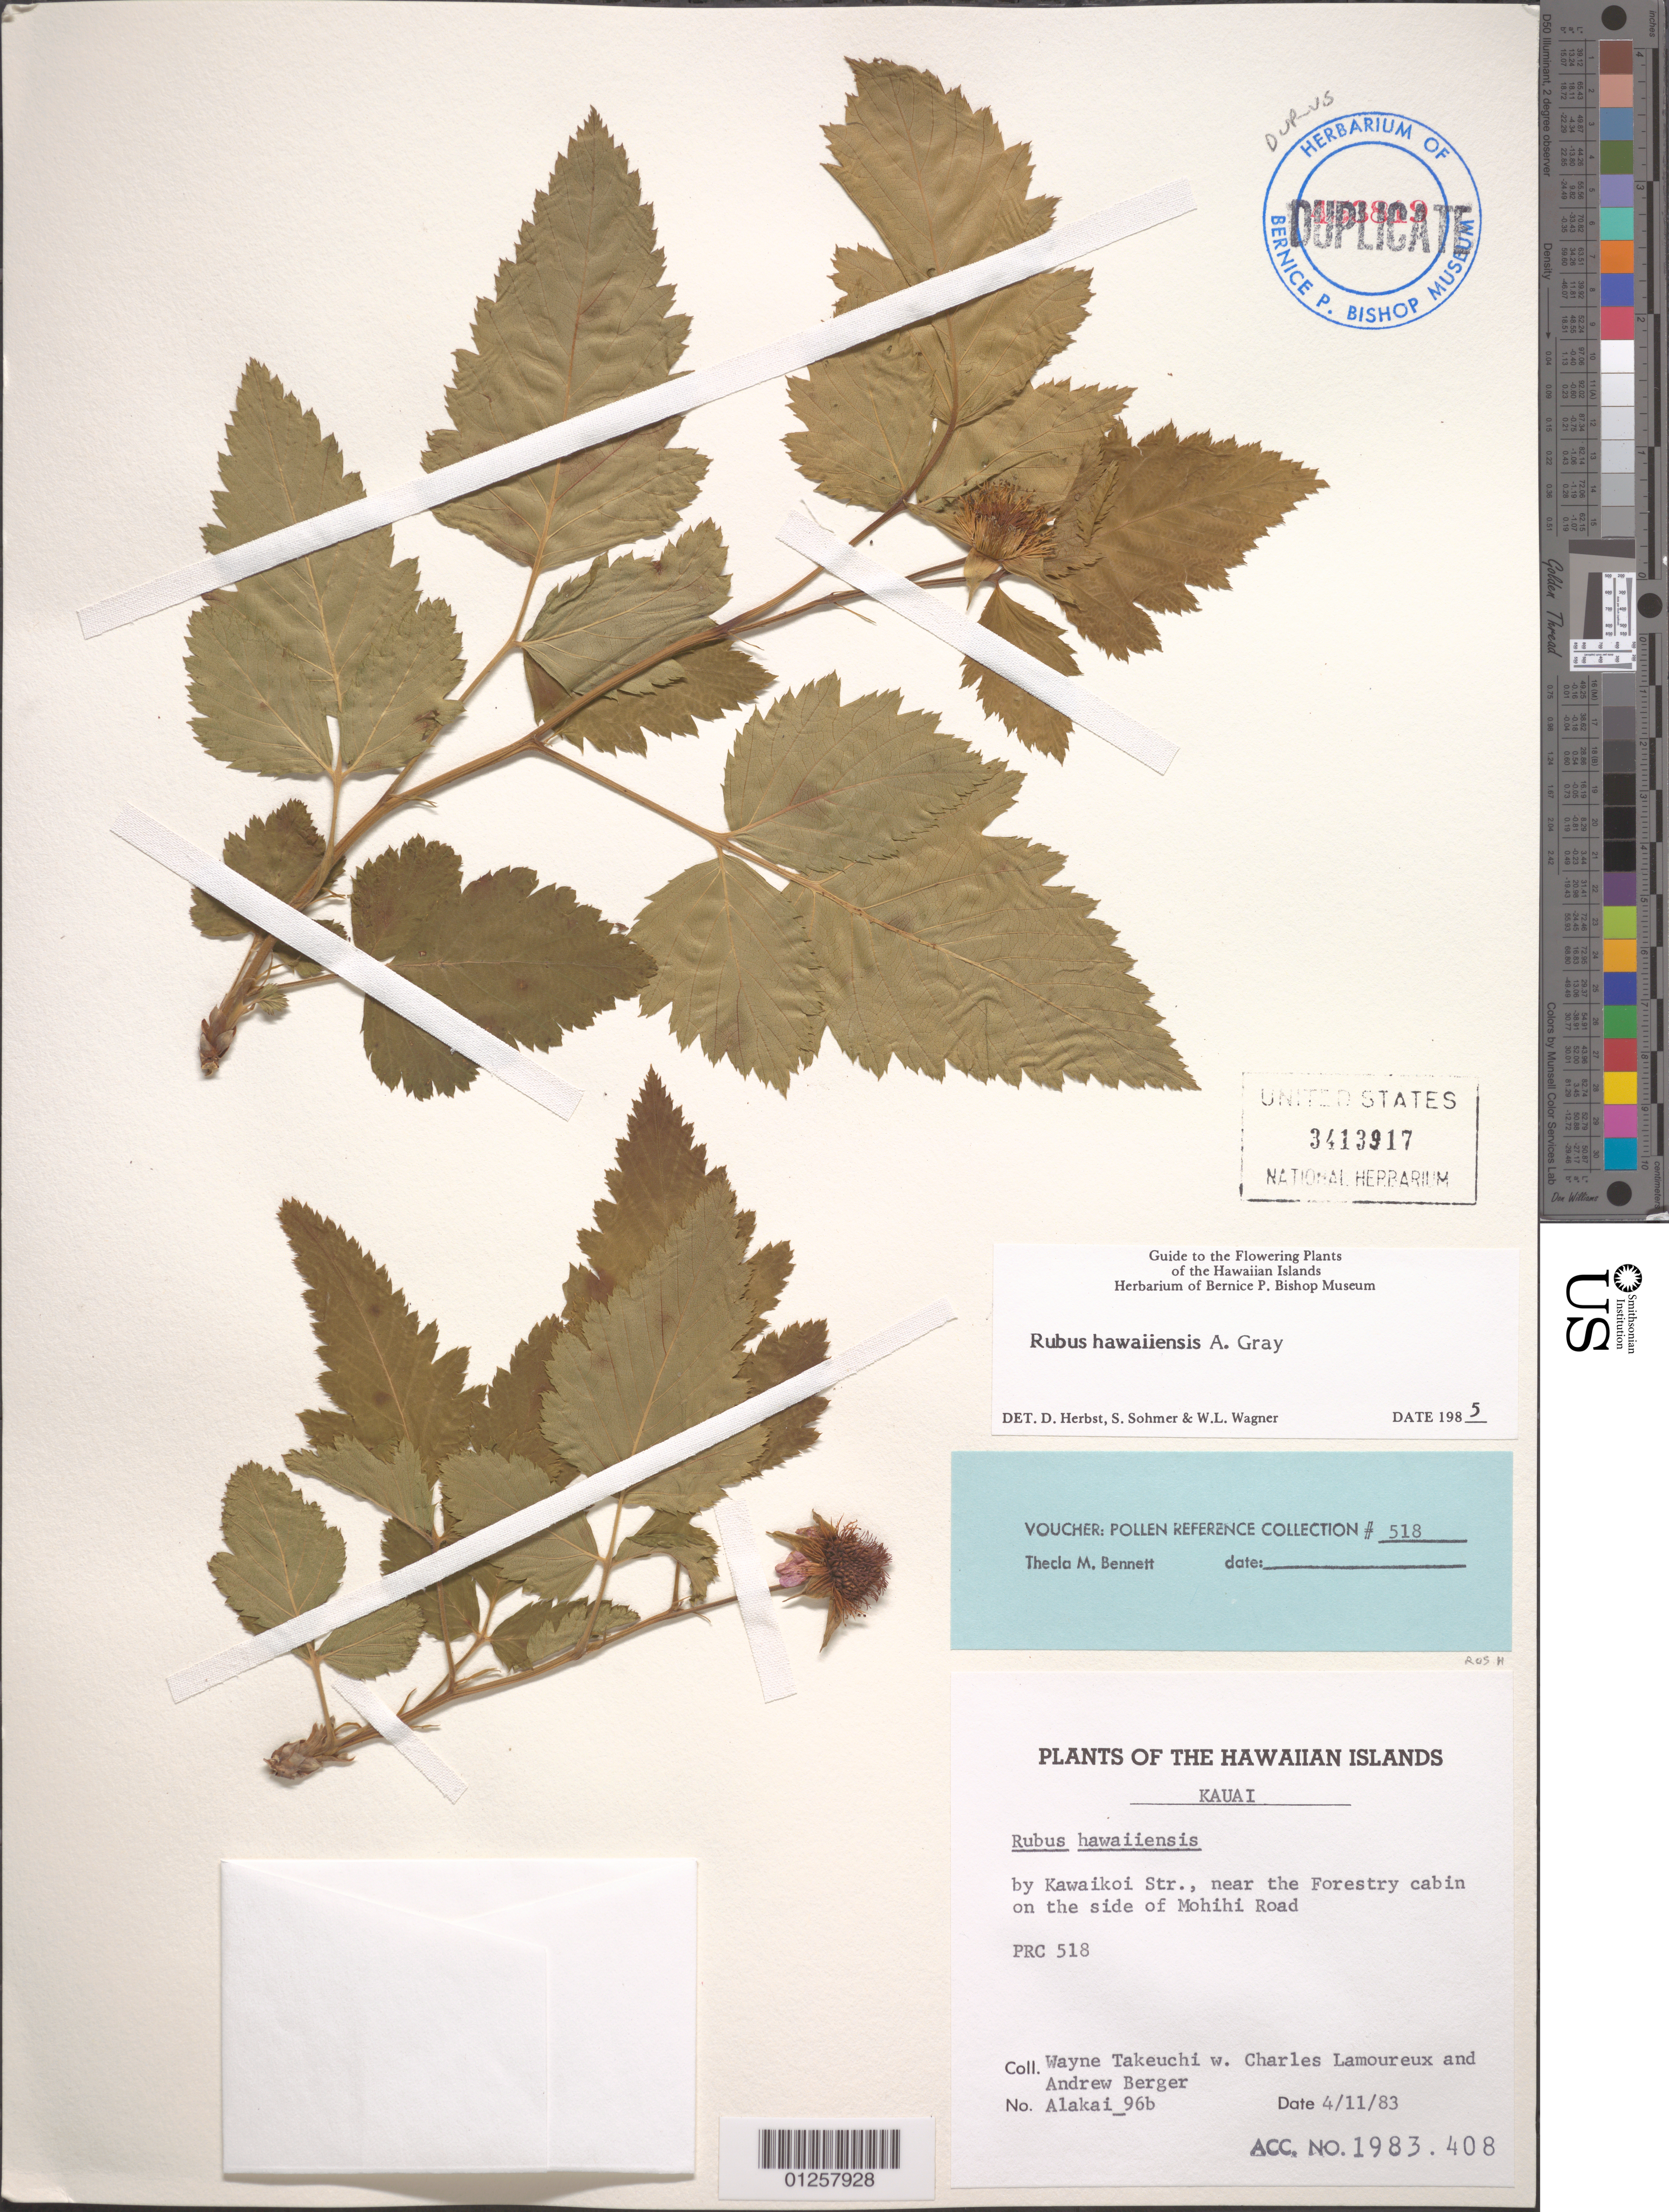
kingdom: Plantae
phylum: Tracheophyta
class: Magnoliopsida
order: Rosales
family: Rosaceae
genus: Rubus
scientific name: Rubus hawaiensis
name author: A. Gray in Wilkes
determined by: Wagner, W. L.; Herbst, D. R.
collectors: W. Takeuchi, C. Lamoureux & A. Berger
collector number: Alakai_96b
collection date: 1983-04-11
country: United States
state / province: Hawaii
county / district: Honolulu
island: Oahu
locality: By Kawaikoi Str., near the Forestry Cabin on the side of Mohini Road.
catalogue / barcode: US 3413917